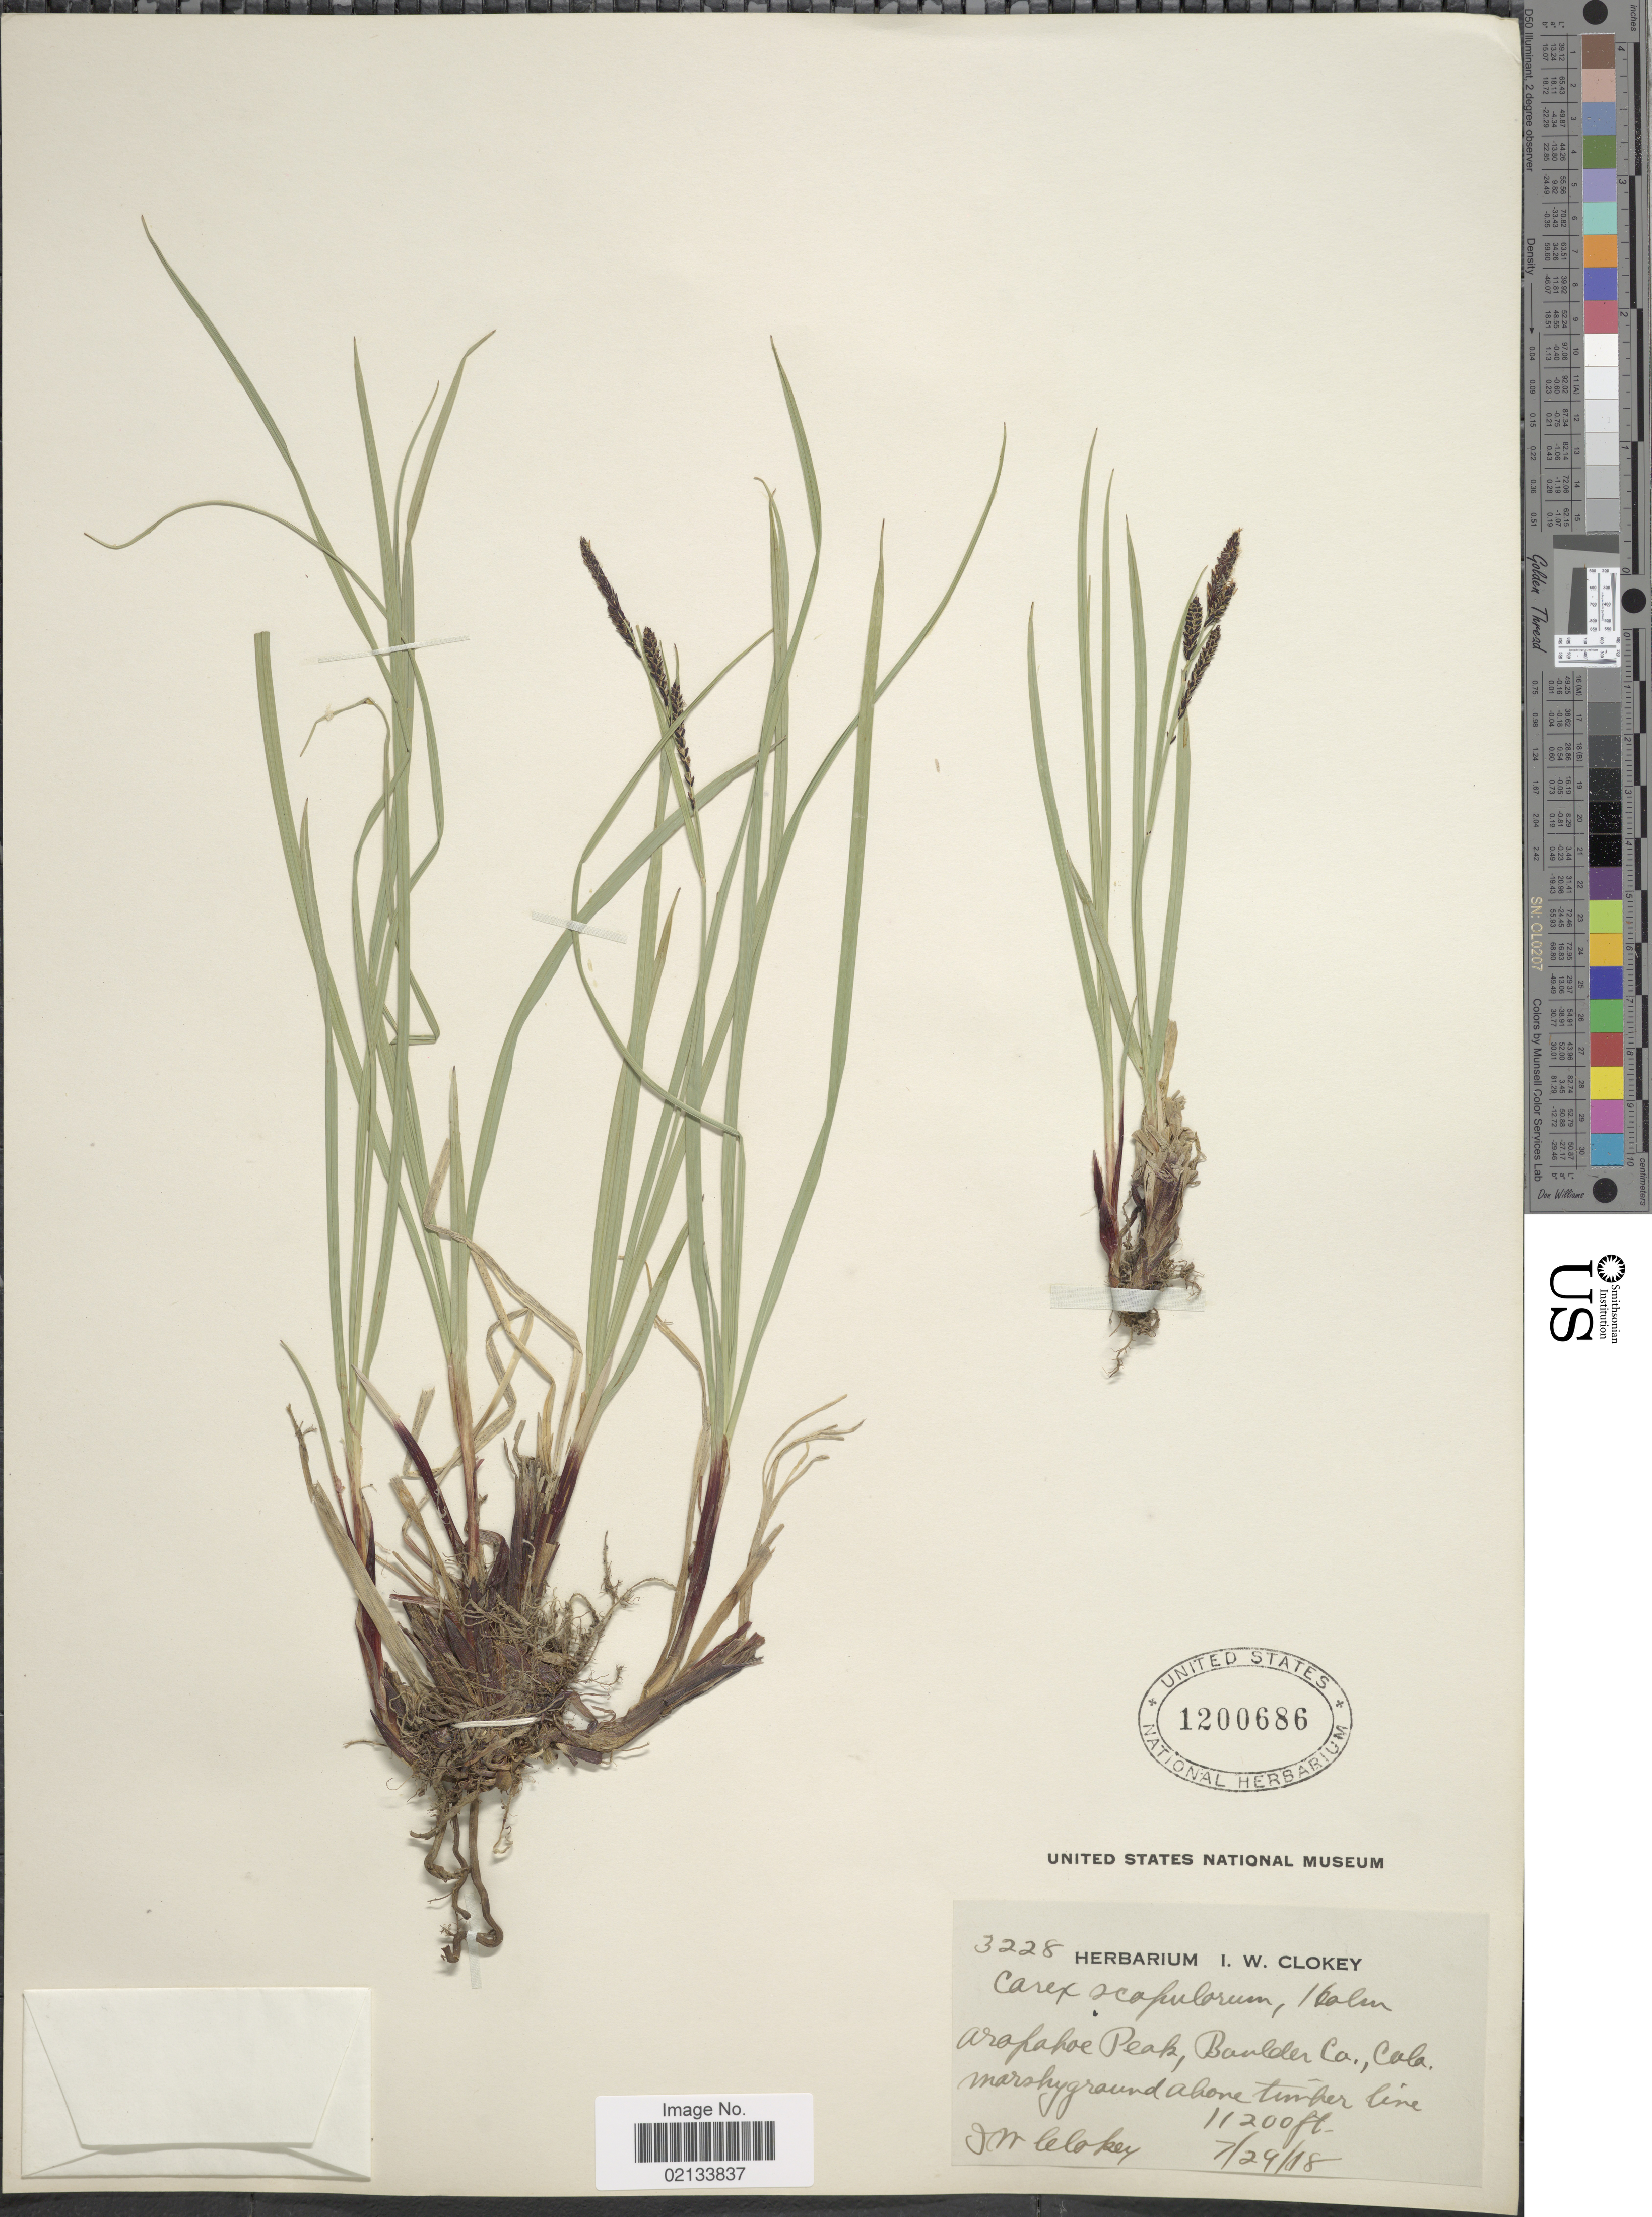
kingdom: Plantae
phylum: Tracheophyta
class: Liliopsida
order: Poales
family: Cyperaceae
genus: Carex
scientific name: Carex scopulorum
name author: Holm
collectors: I. W. Clokey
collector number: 3228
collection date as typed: Transcribed d/m/y: 29/7/18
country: United States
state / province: Colorado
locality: Aropahoe Peak, Boulder Co., marshy ground above timber line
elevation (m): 3414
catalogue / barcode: US 1200686